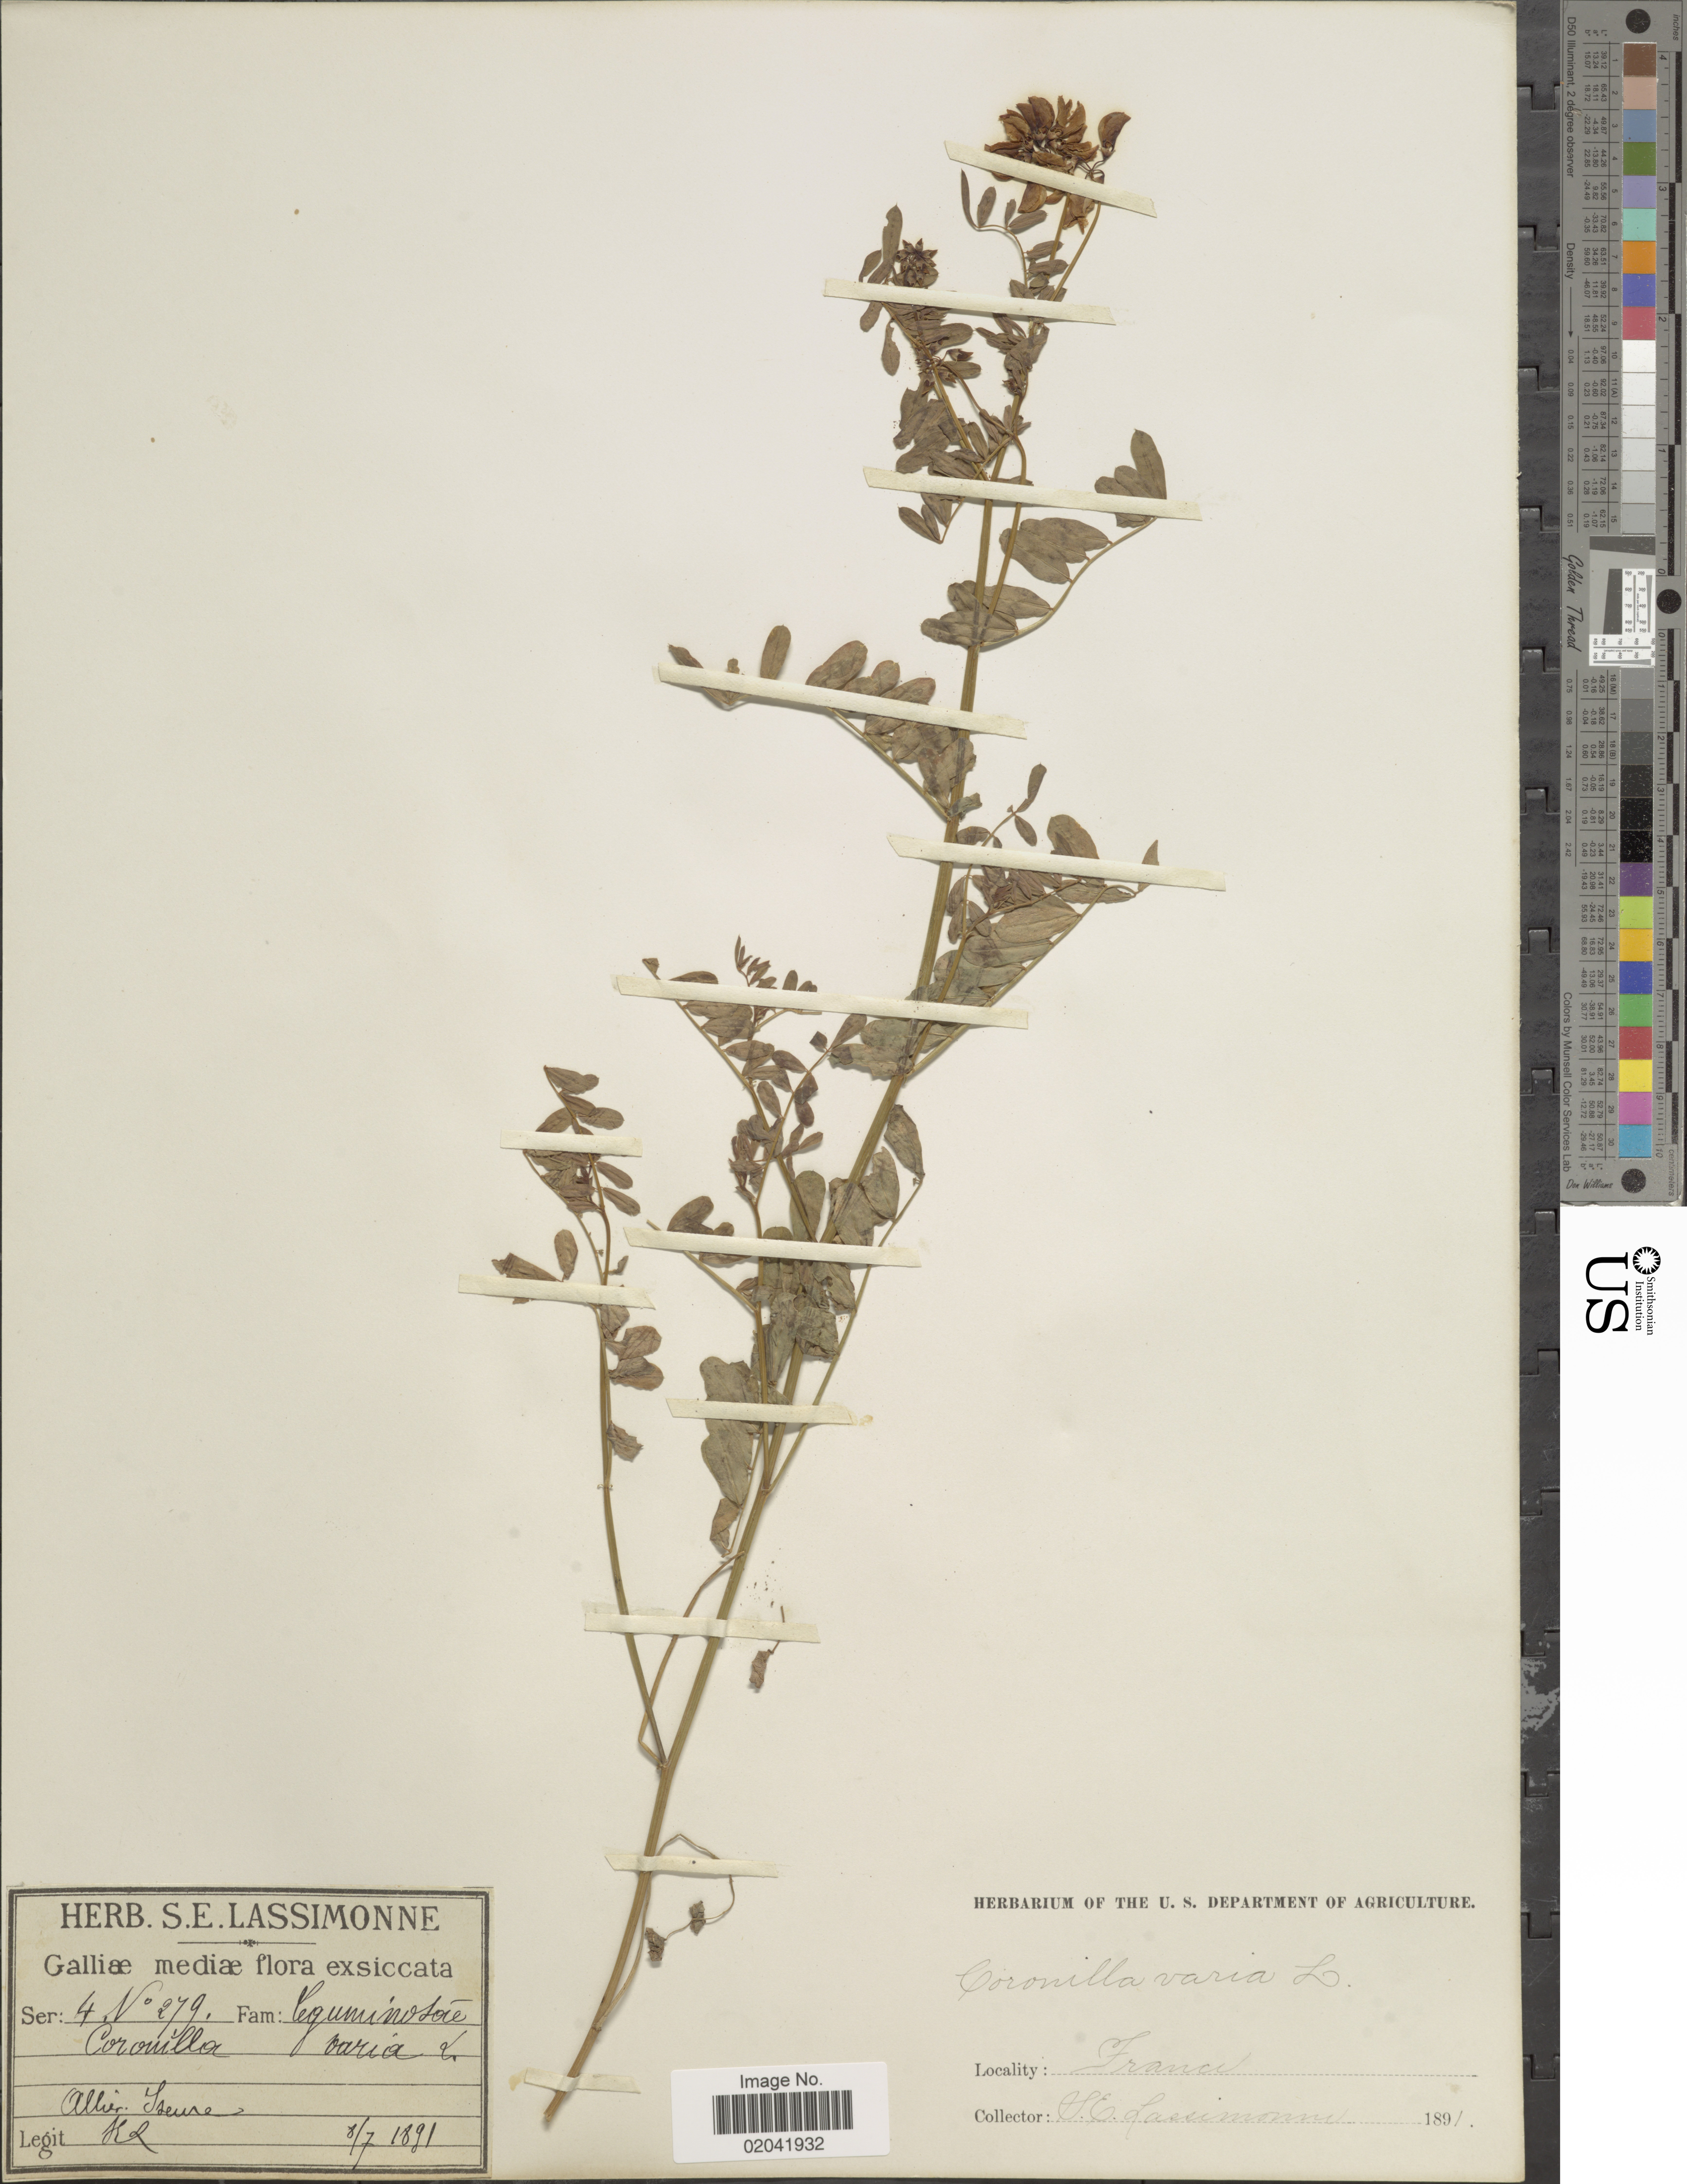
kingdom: Plantae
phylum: Tracheophyta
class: Magnoliopsida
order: Fabales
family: Fabaceae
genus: Coronilla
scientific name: Coronilla varia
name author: L.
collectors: S. Lassimonne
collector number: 279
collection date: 1891-07-08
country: France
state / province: Auvergne-Rhône-Alpes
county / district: Isère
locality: Galliæ mediæ, Ollier Isere